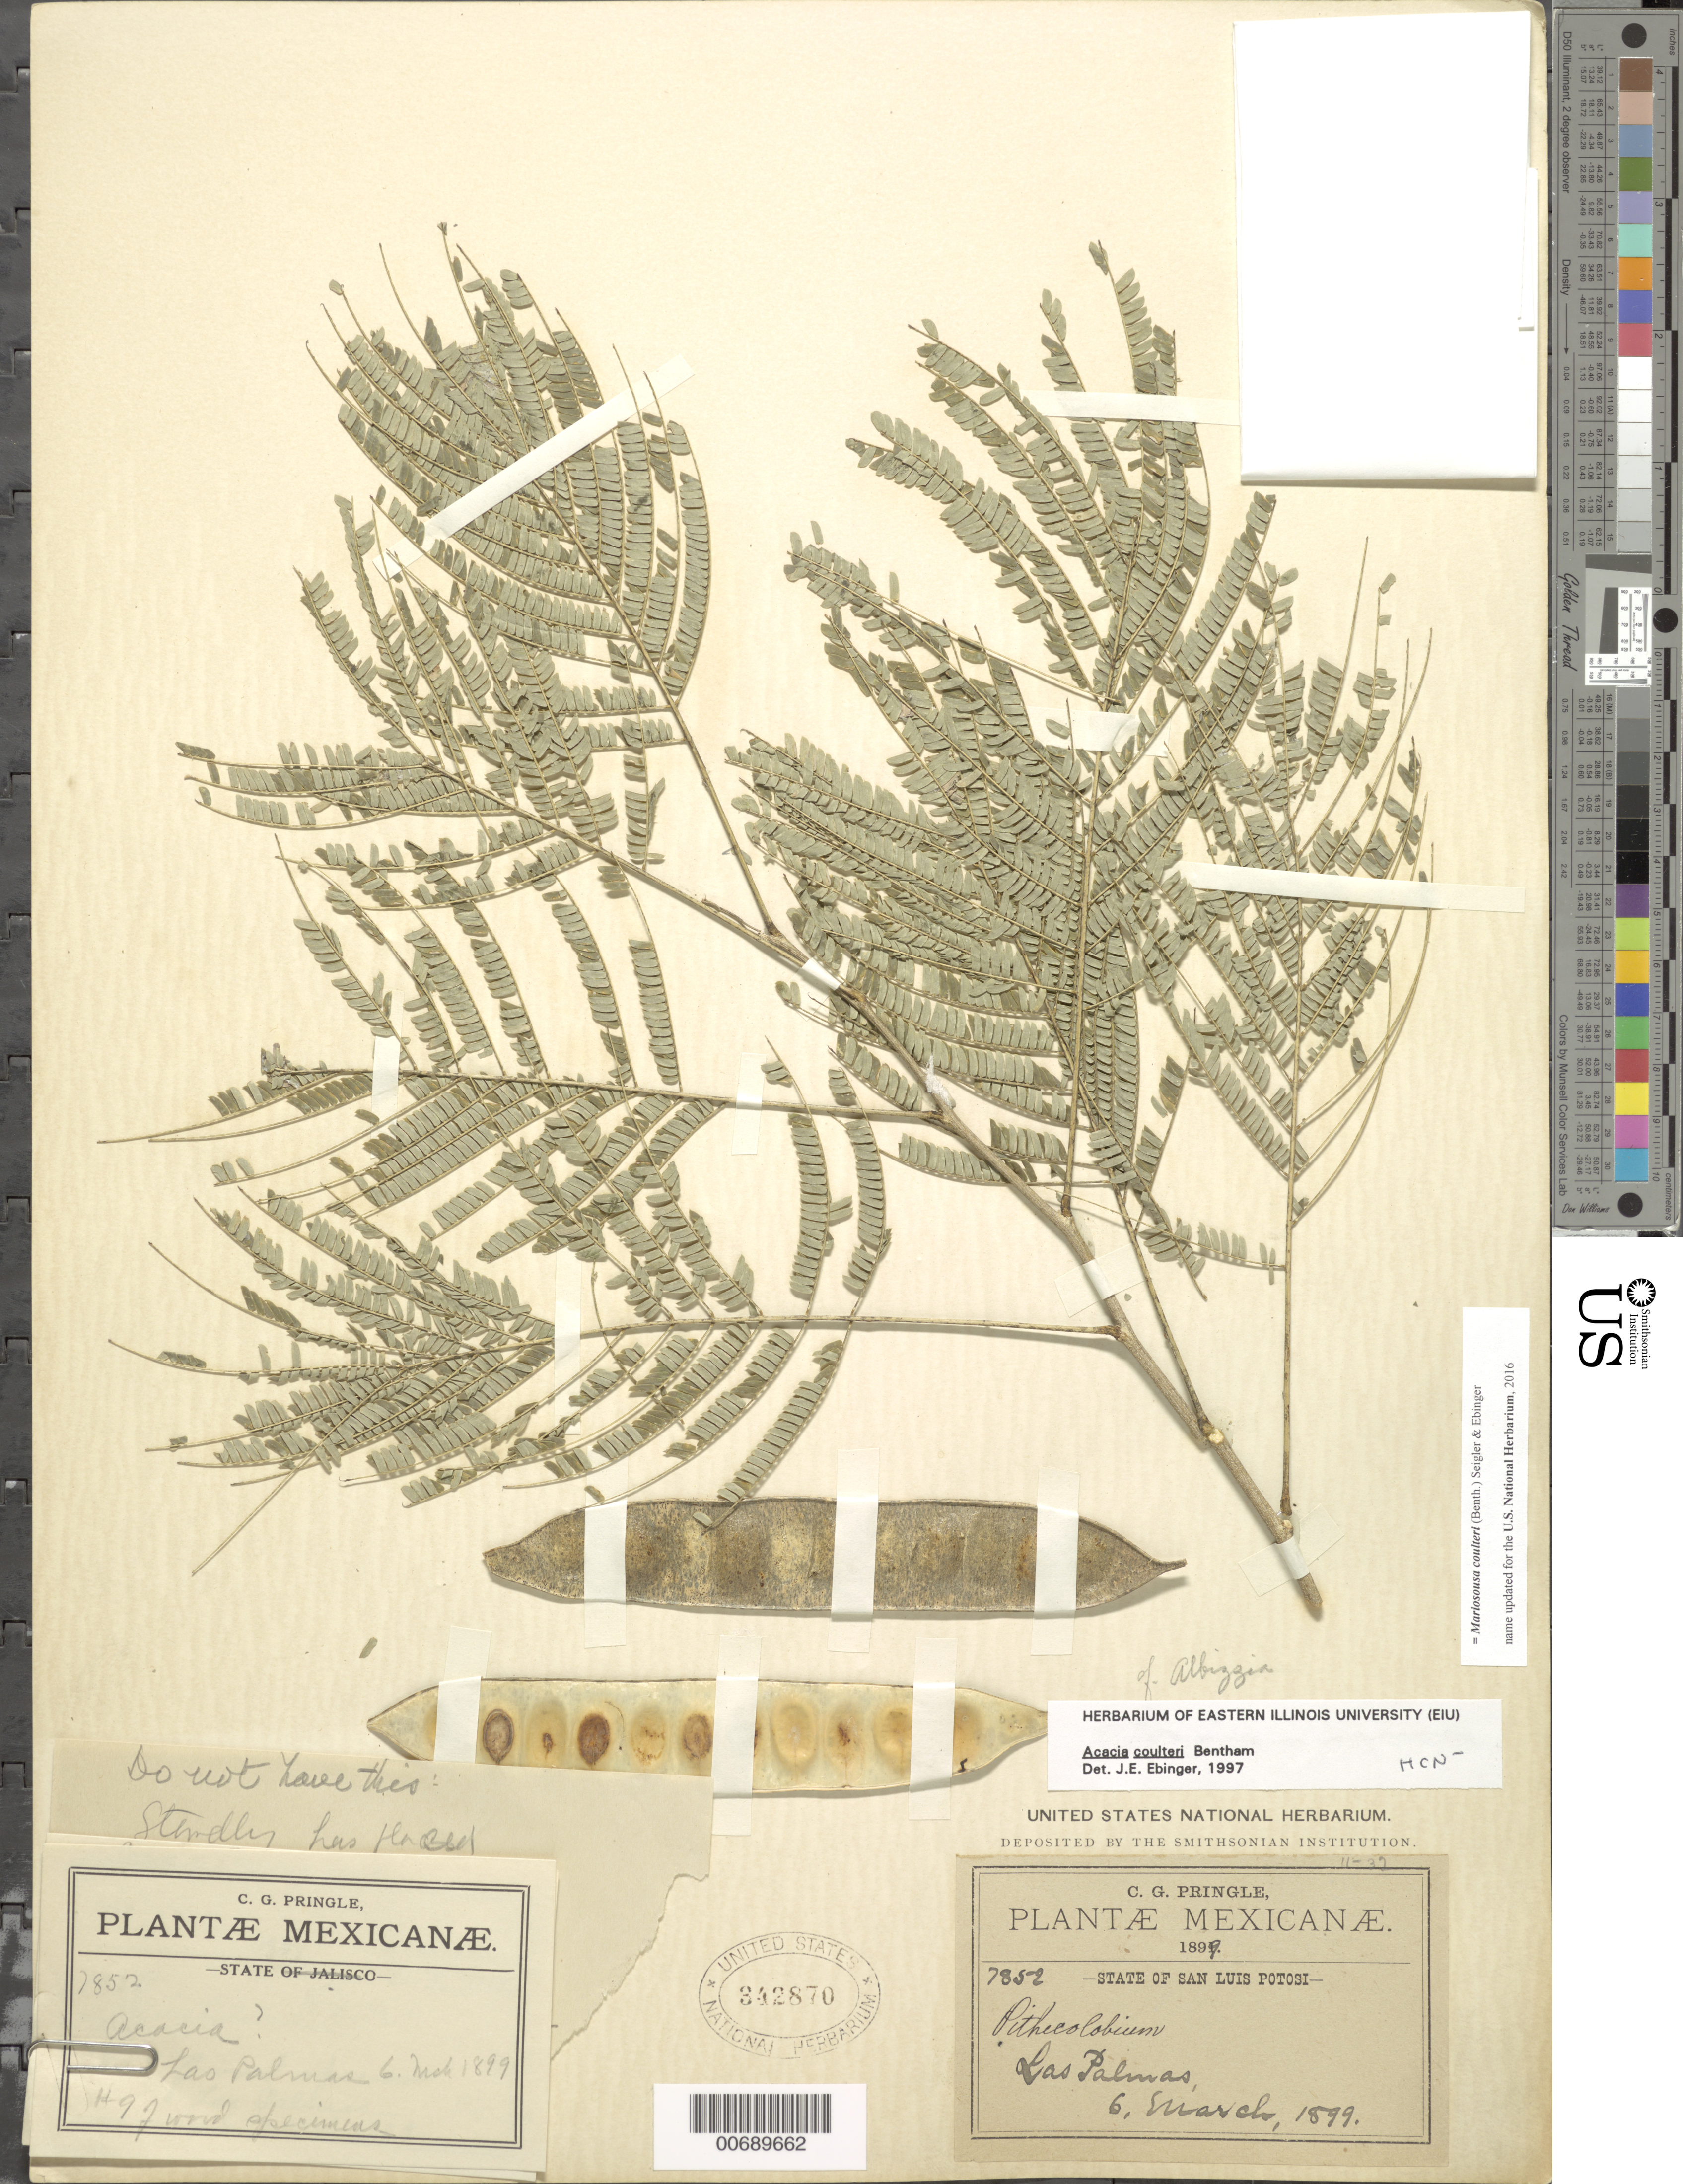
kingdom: Plantae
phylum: Tracheophyta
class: Magnoliopsida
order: Fabales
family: Fabaceae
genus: Mariosousa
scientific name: Mariosousa coulteri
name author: (Benth.) Seigler & Ebinger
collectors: C. G. Pringle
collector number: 7852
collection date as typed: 06 Mar 1899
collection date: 1899-03-06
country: Mexico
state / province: San Luis Potosí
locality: Las Palmas.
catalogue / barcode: US 342870